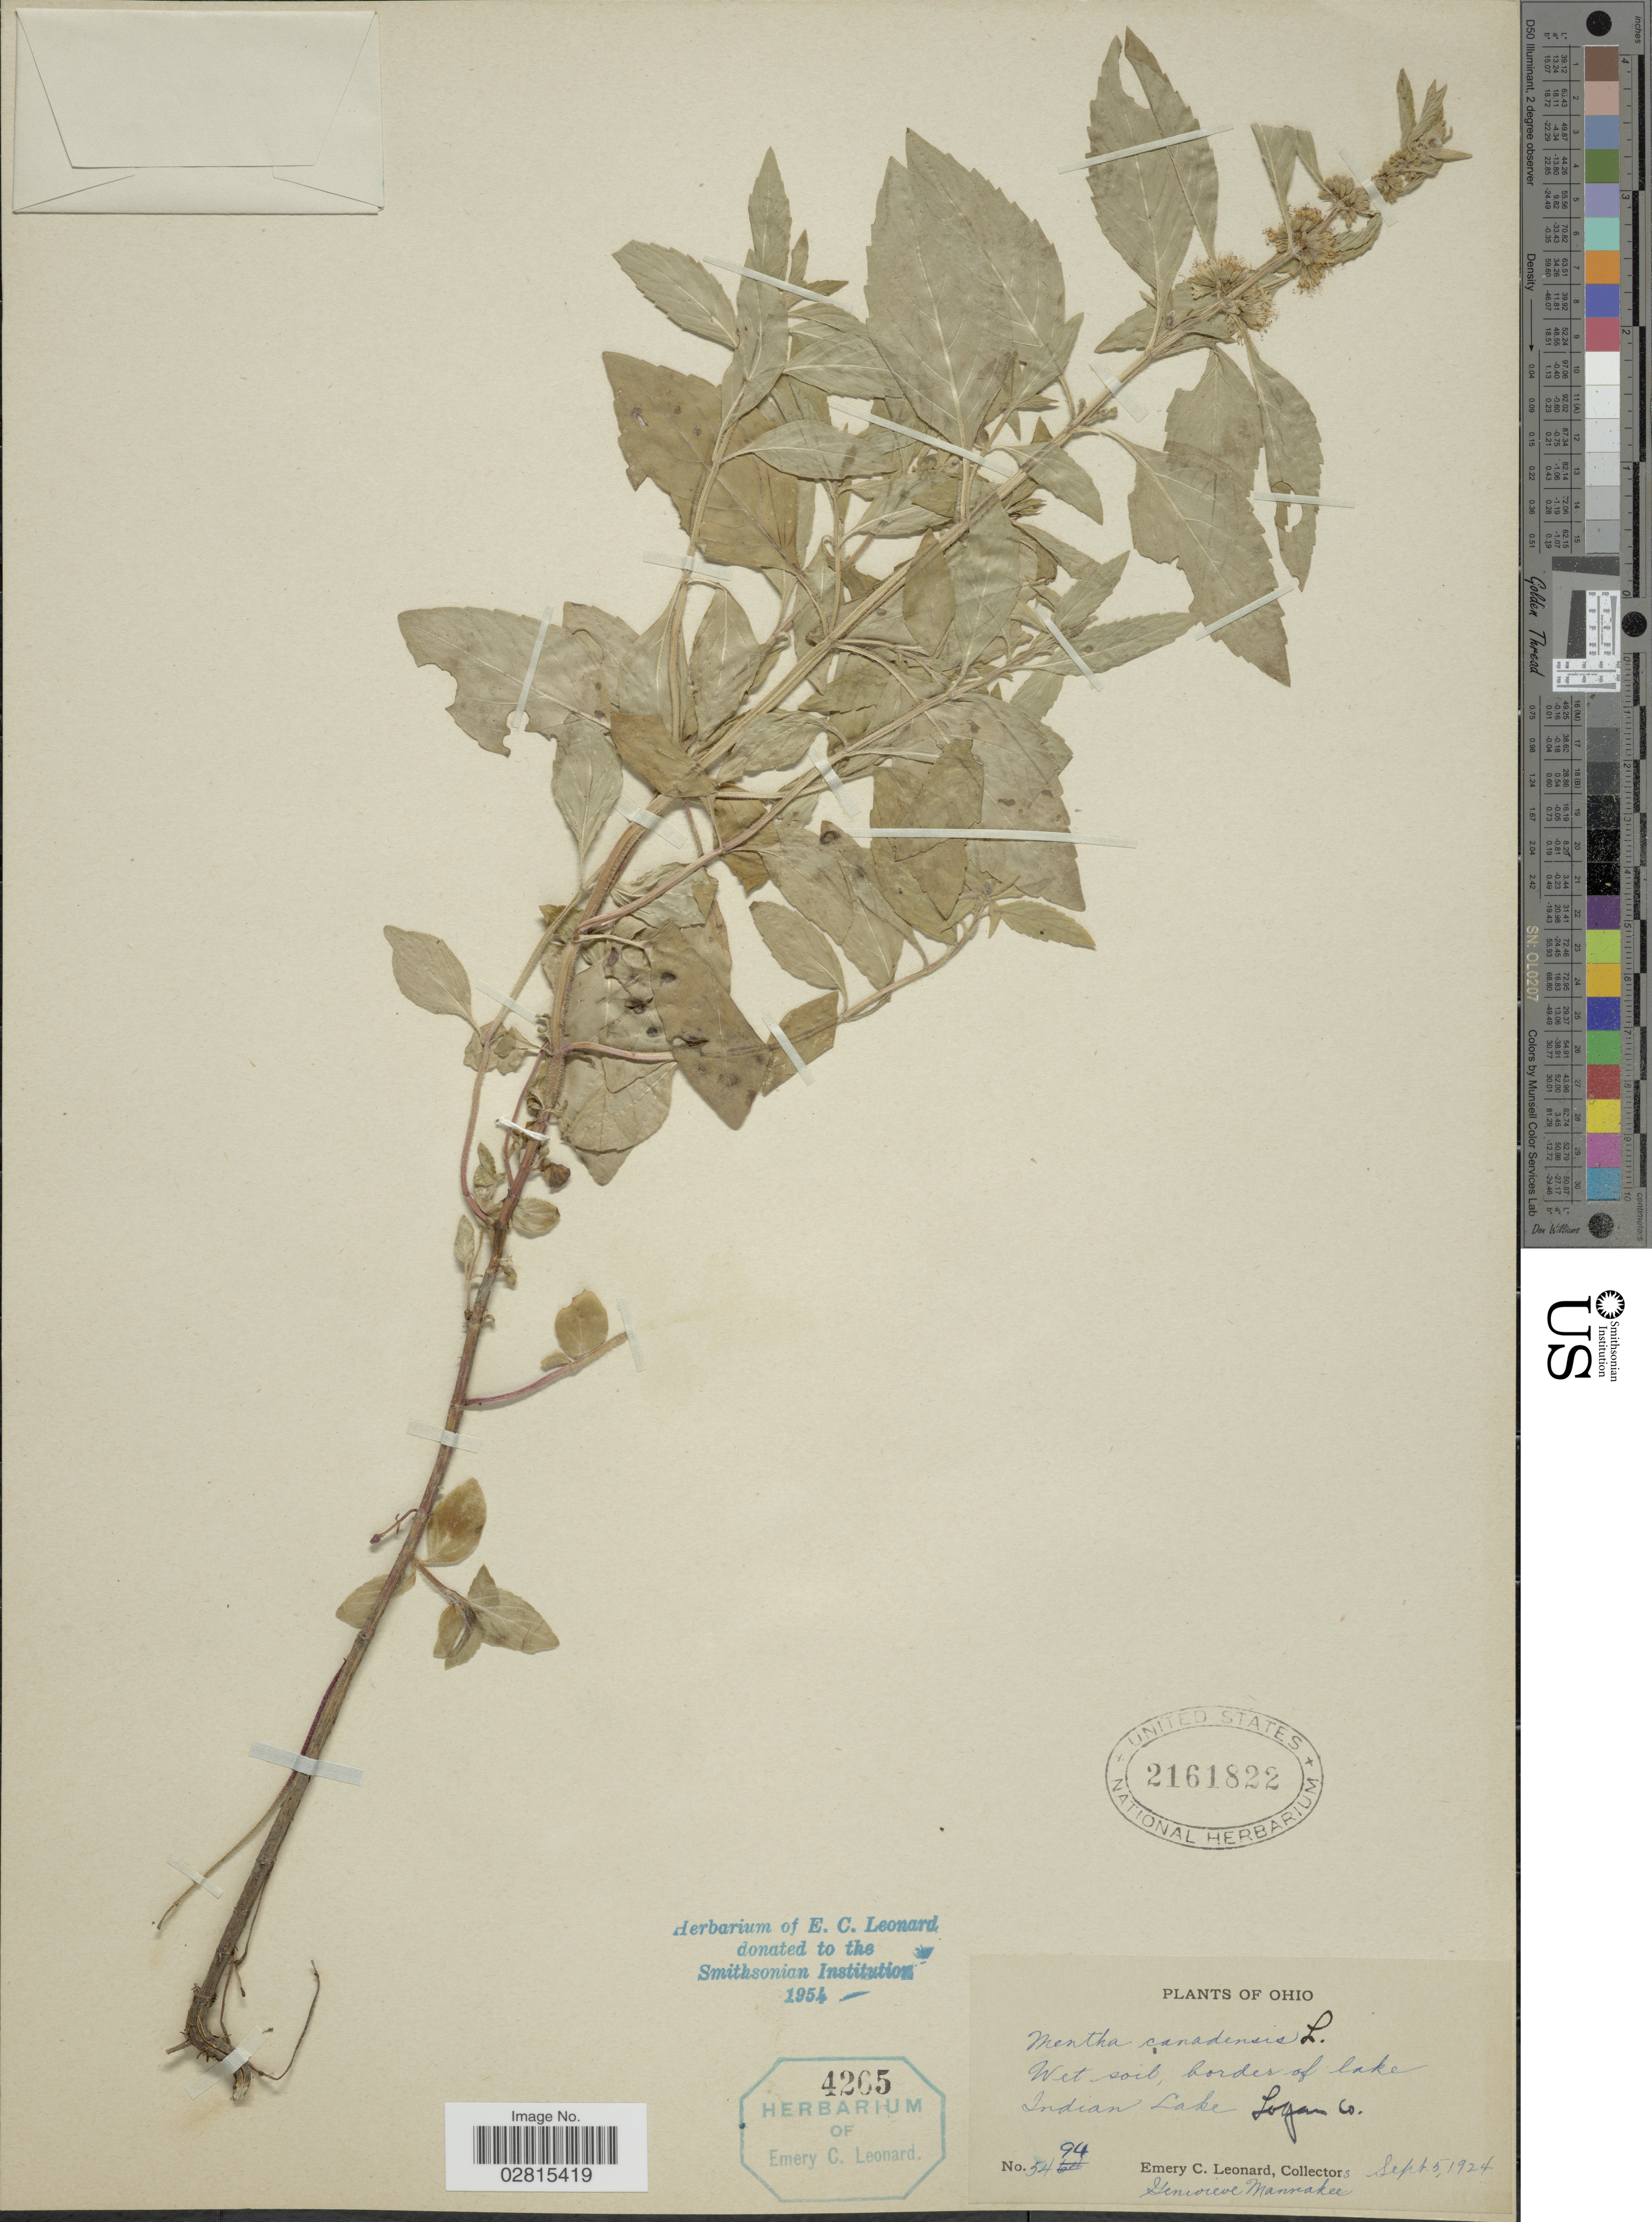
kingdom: Plantae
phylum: Tracheophyta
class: Magnoliopsida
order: Lamiales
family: Lamiaceae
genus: Mentha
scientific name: Mentha canadensis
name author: L.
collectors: E. C. Leonard & G. Mannakee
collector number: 5494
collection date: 1924-09-05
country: United States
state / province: Ohio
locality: Wet soil, border of lake Indian Lake, Logan Co.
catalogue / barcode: US 2161822